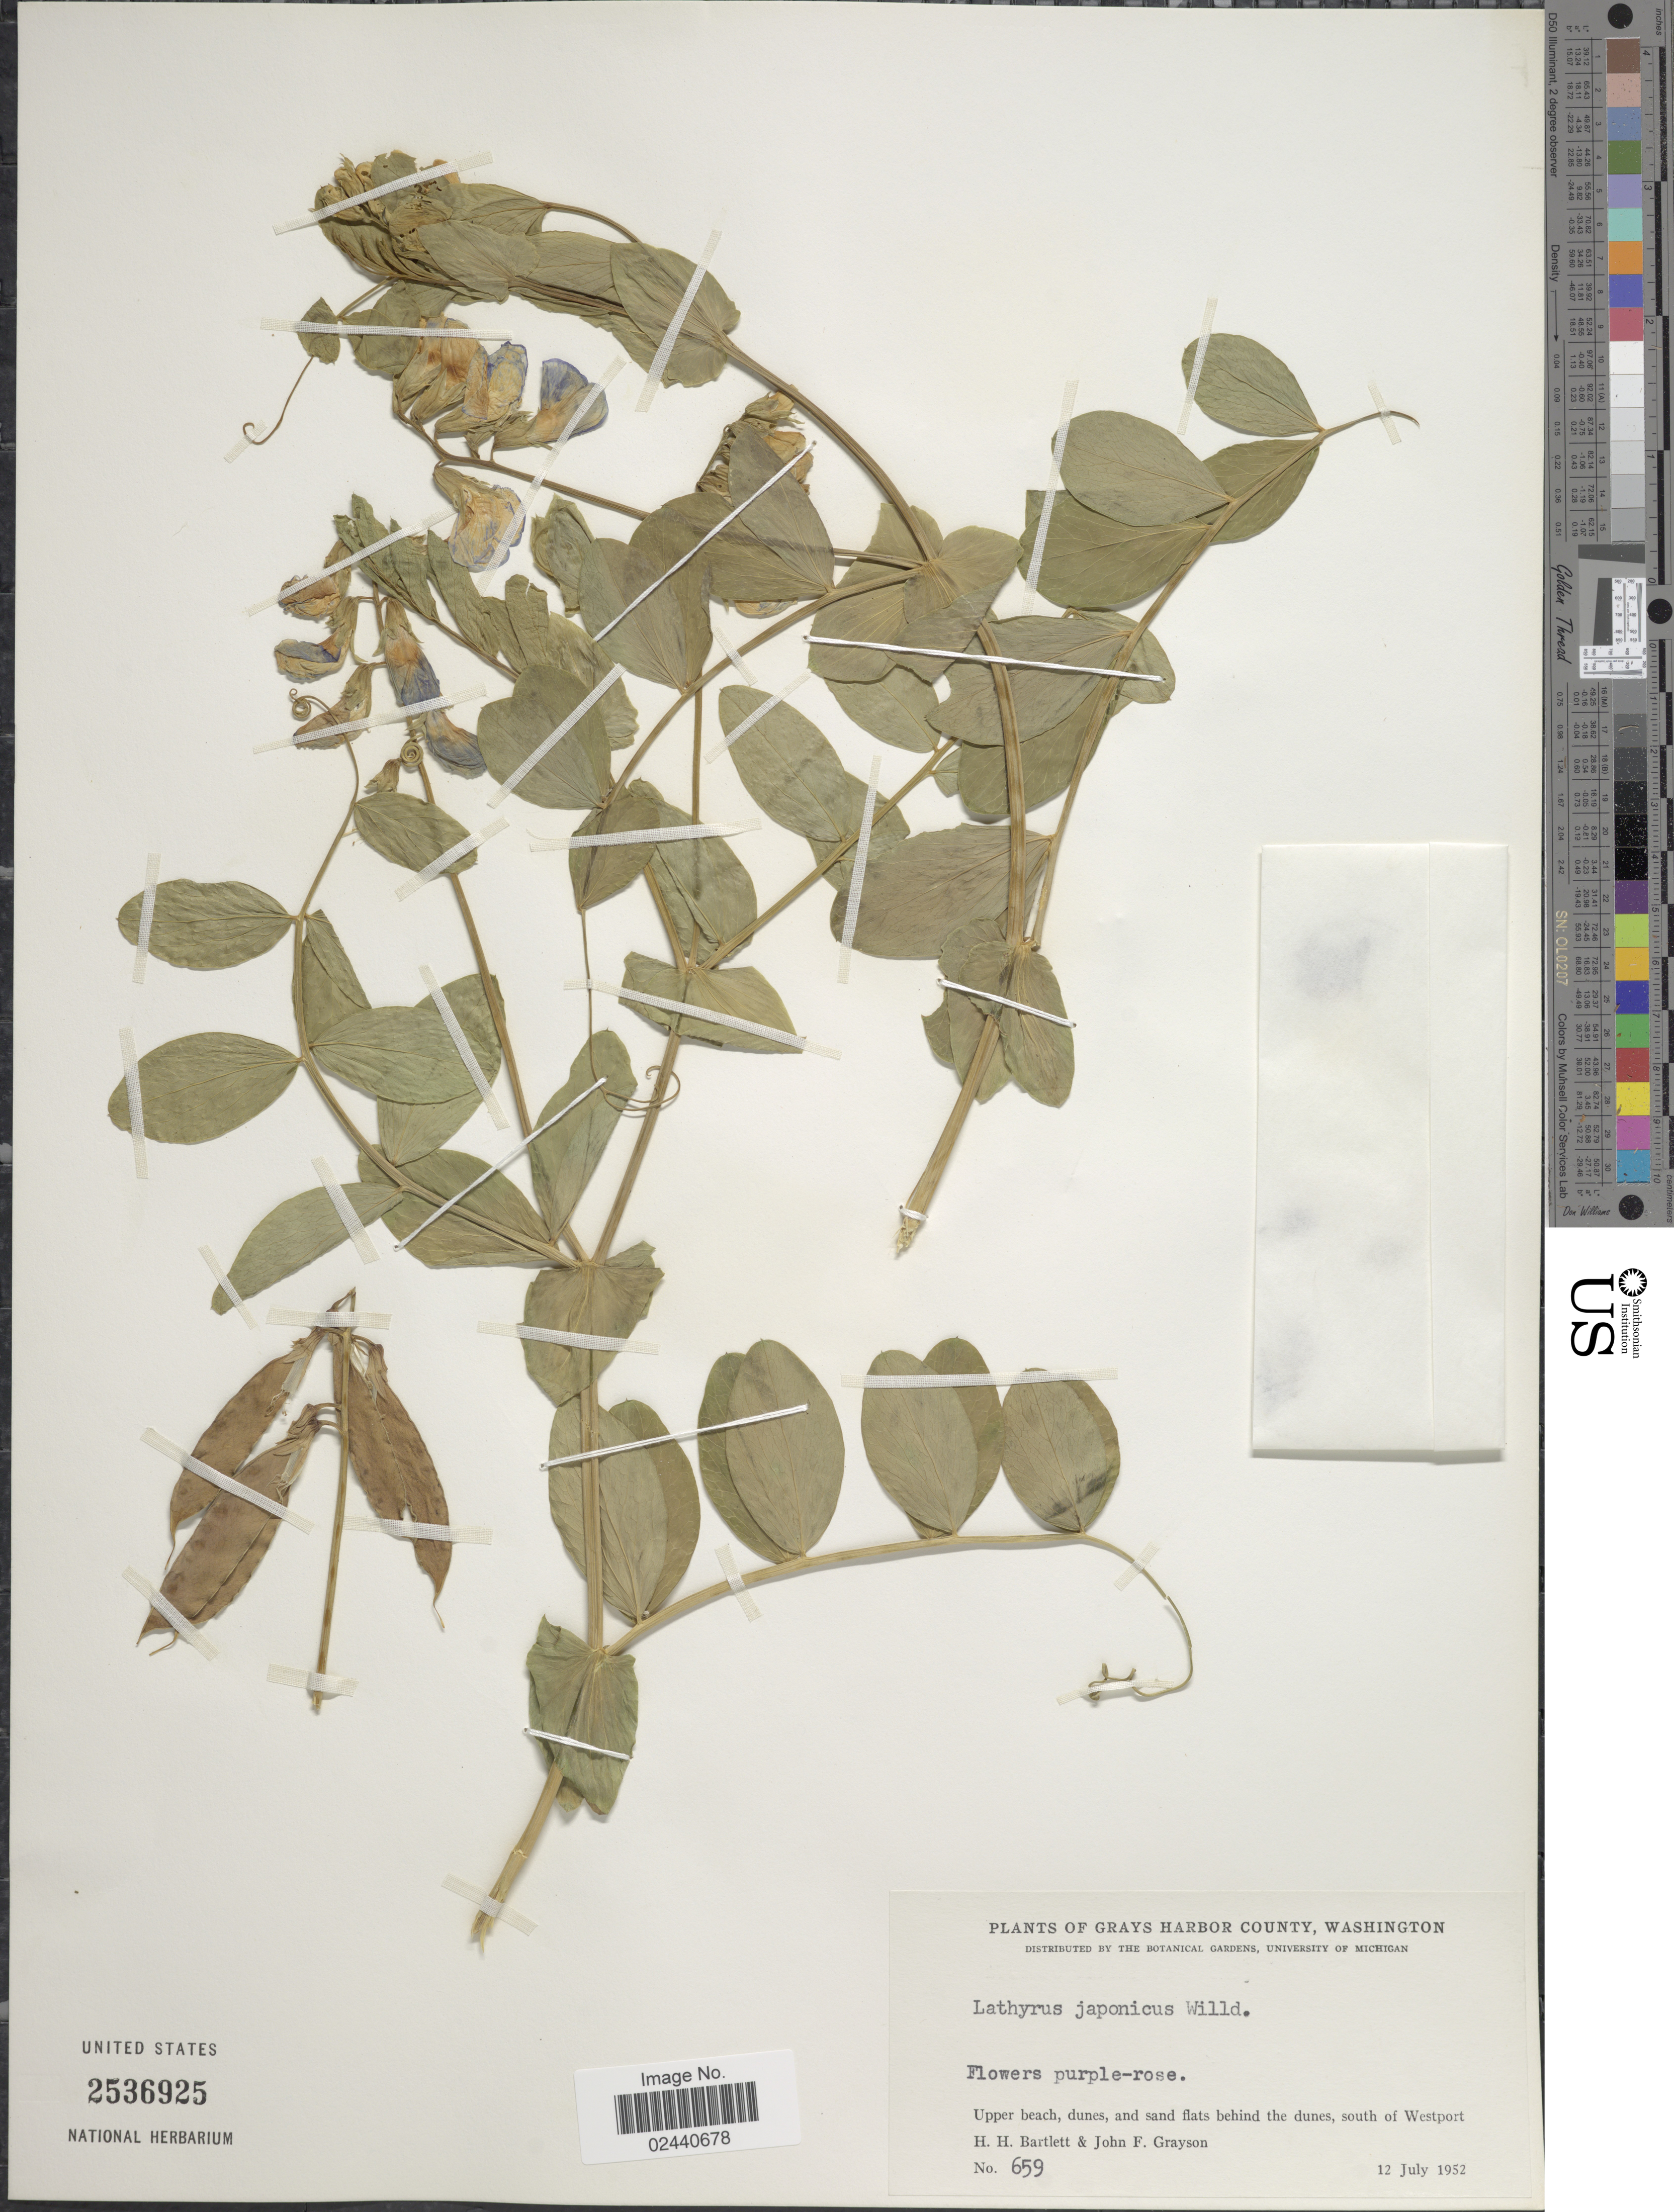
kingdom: Plantae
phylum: Tracheophyta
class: Magnoliopsida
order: Fabales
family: Fabaceae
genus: Lathyrus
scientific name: Lathyrus japonicus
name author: Willd.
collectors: H. H. Bartlett & J. Grayson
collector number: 659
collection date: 1952-07-12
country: United States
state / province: Washington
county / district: Grays Harbor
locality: Grays Harbor County, south of Westport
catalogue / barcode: US 2536925